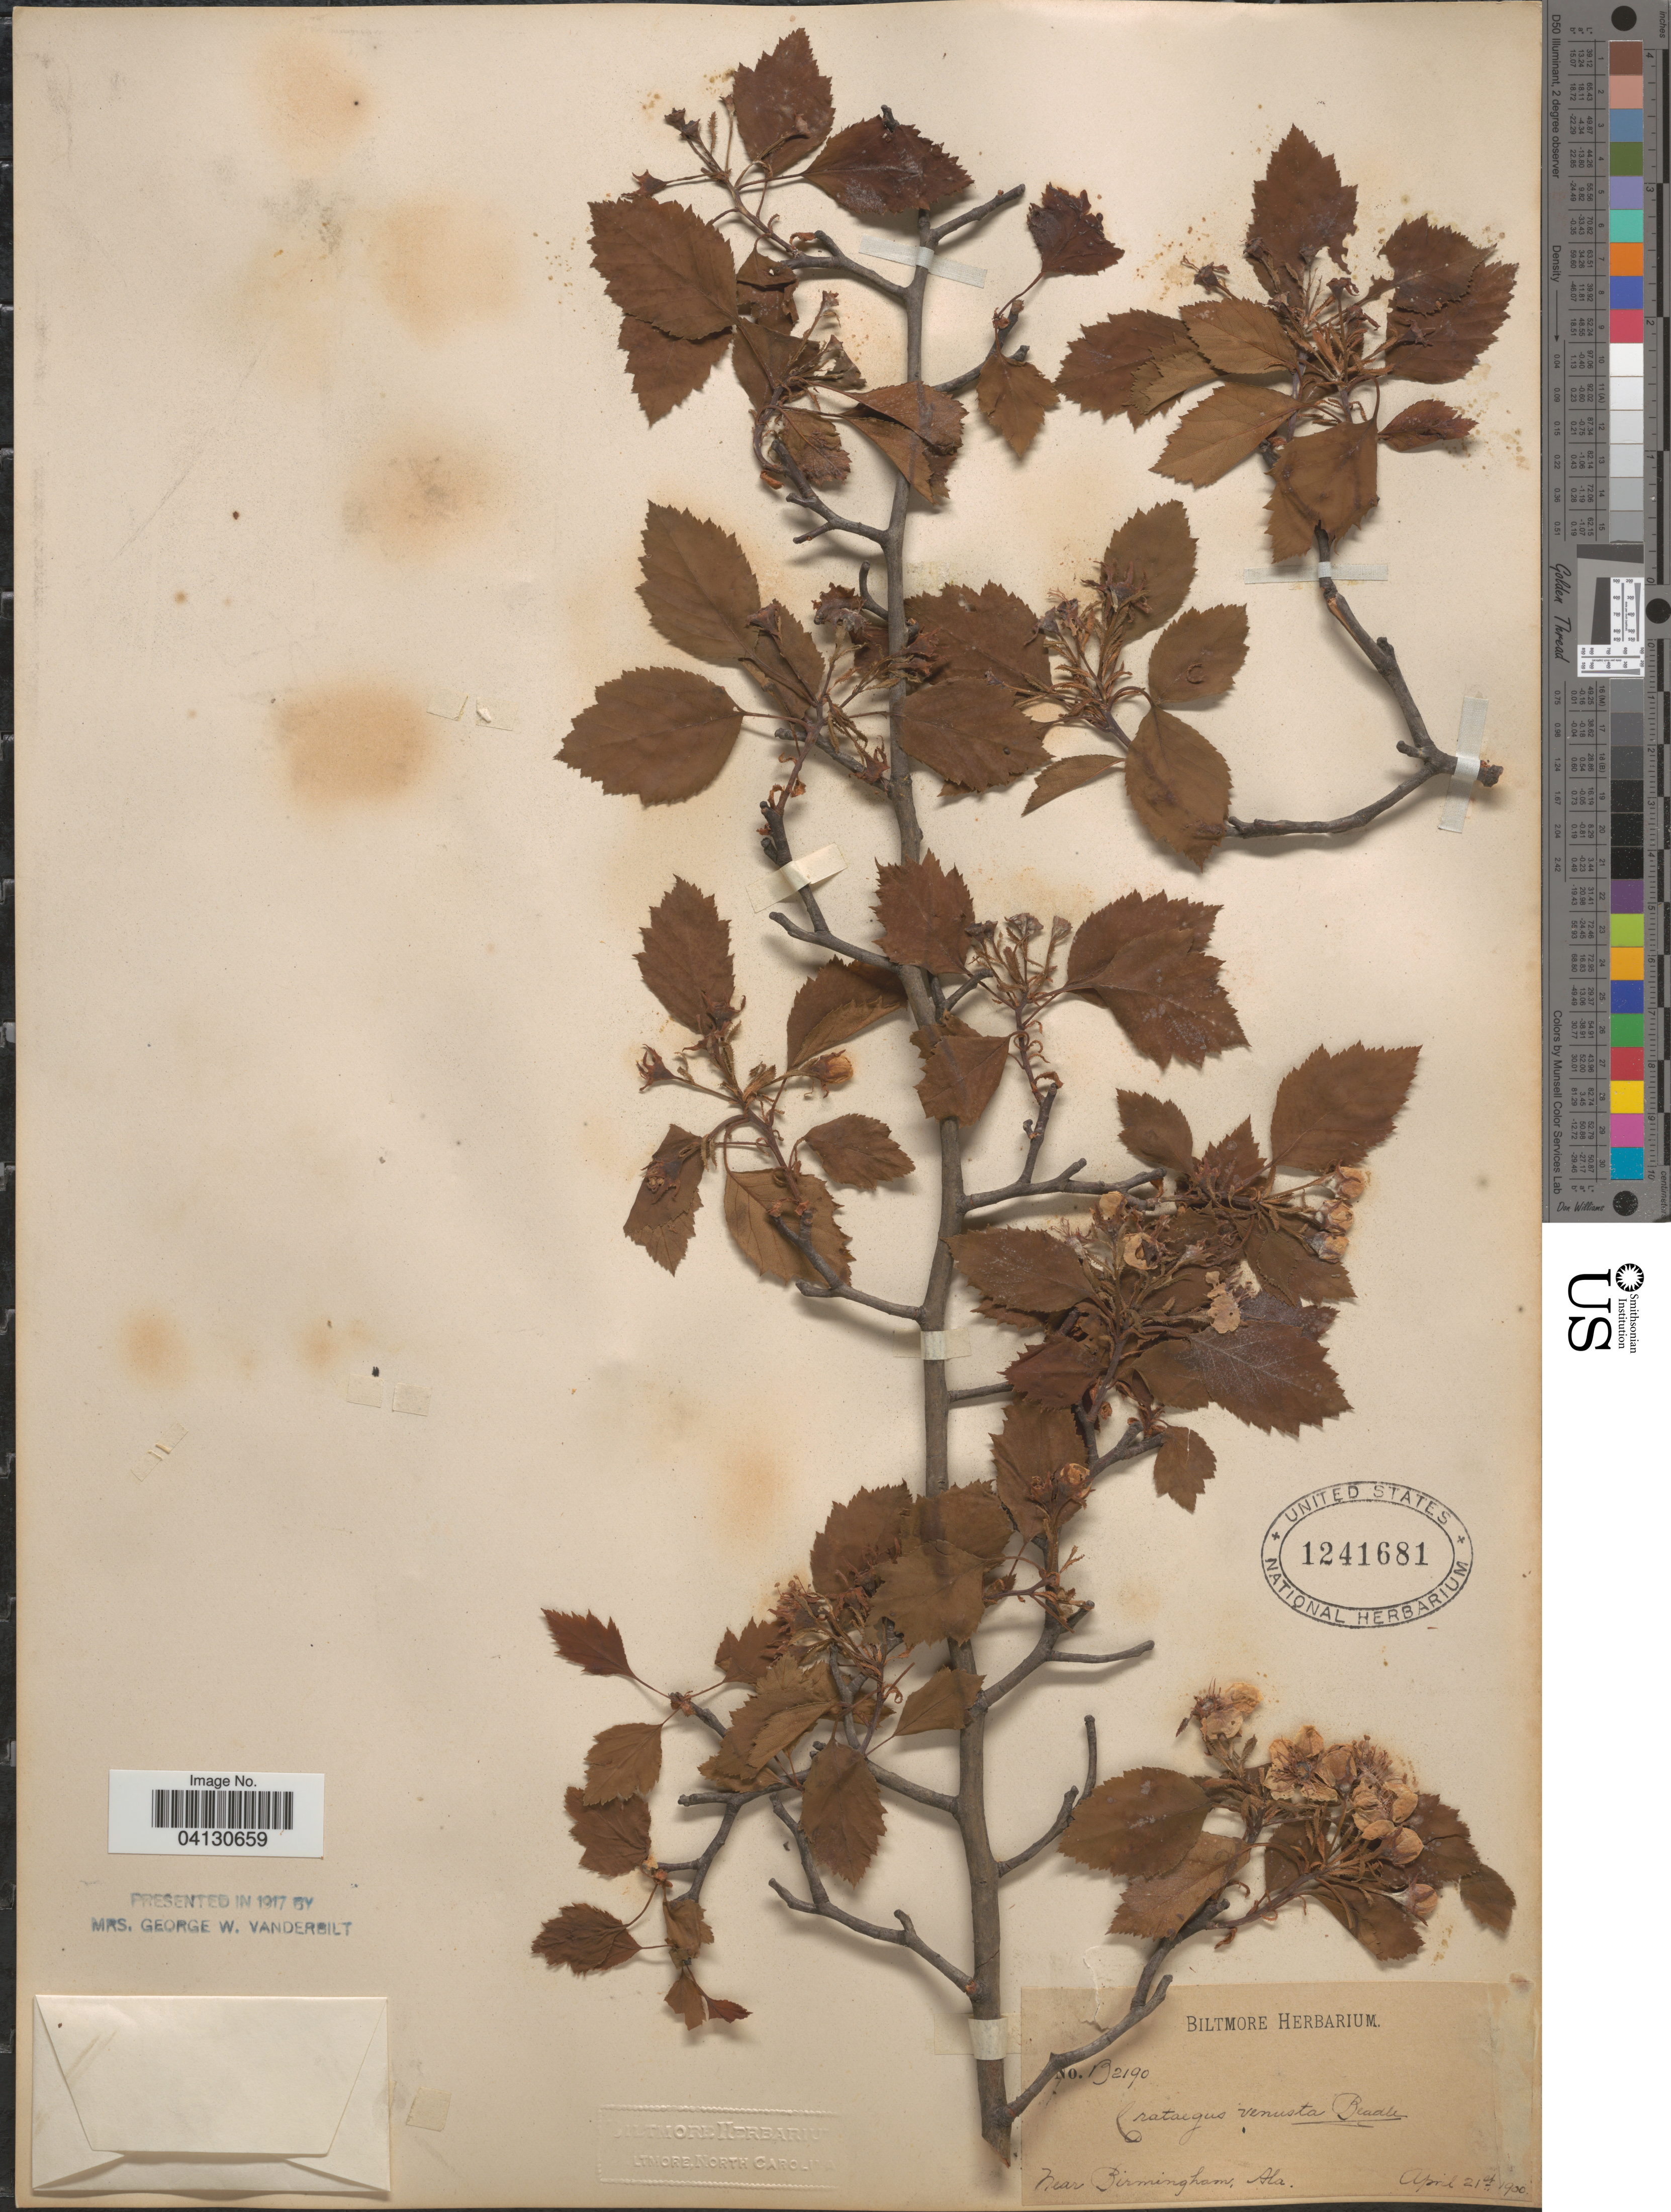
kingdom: Plantae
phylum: Tracheophyta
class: Magnoliopsida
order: Rosales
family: Rosaceae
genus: Crataegus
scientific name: Crataegus venusta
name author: Beadle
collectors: ex herb. Biltmore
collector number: B2190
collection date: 1900-04-21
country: United States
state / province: Alabama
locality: Near Birmingham.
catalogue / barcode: US 1241681